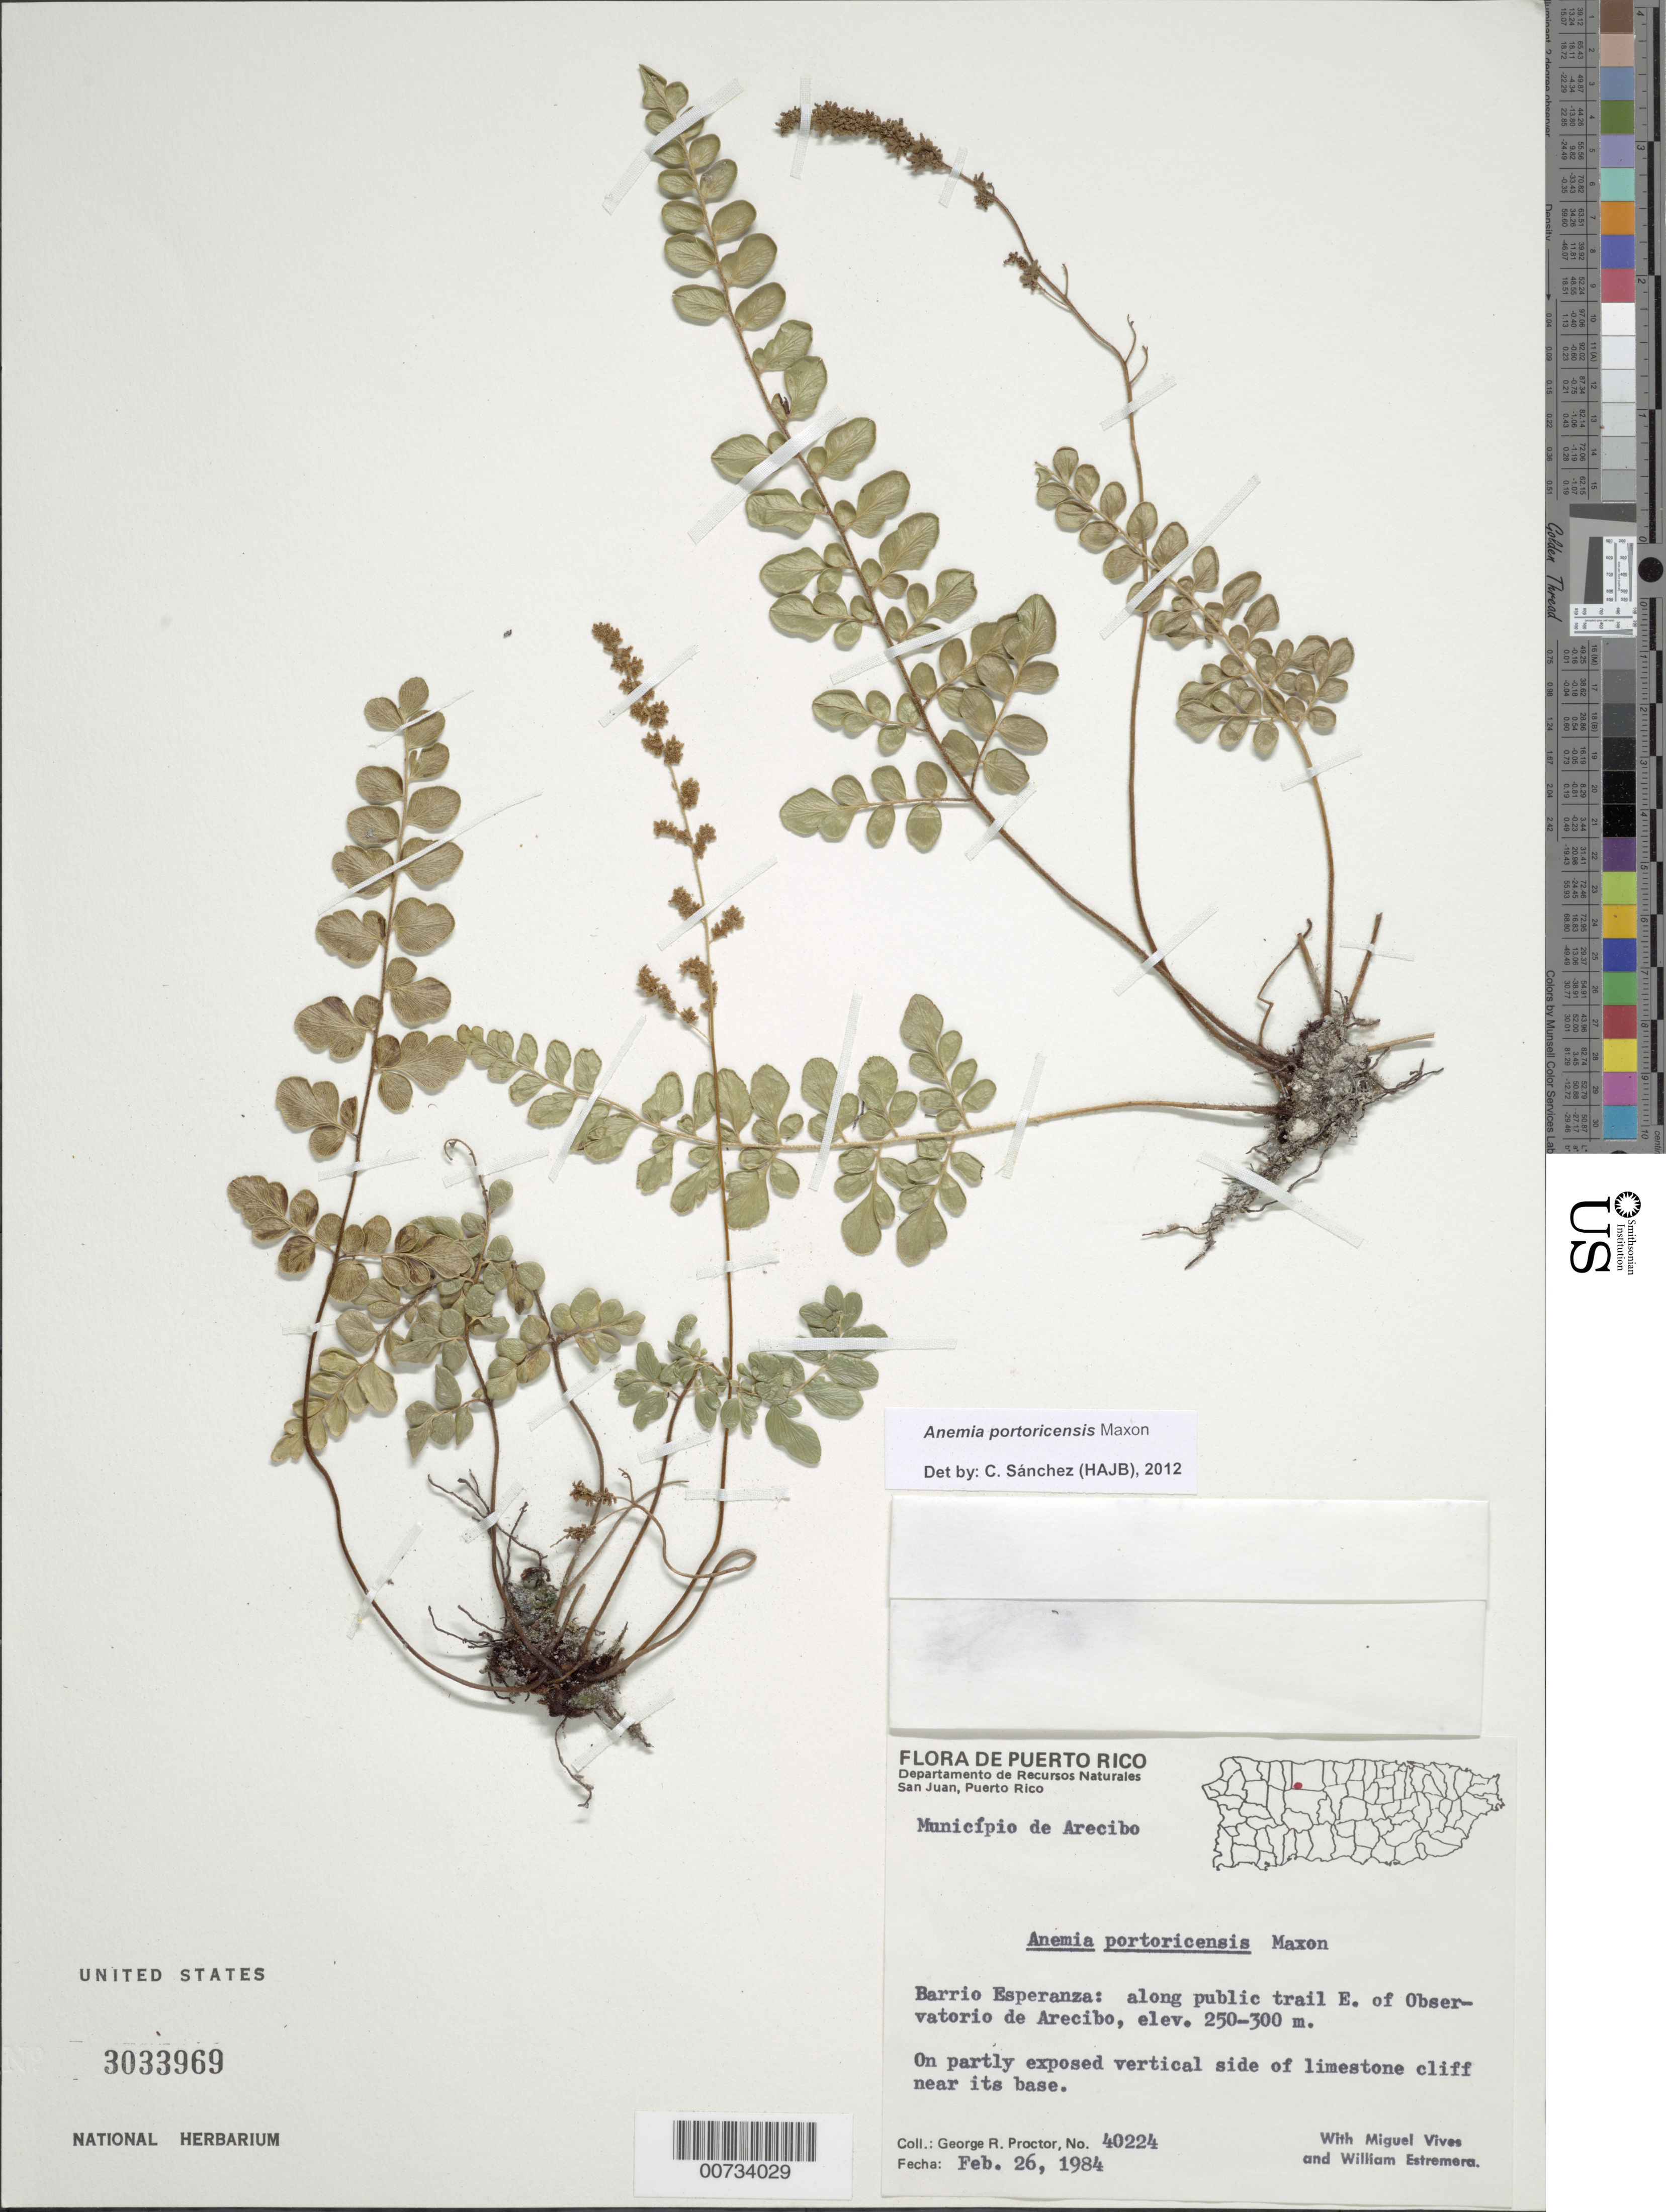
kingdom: Plantae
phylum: Tracheophyta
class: Polypodiopsida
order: Schizaeales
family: Anemiaceae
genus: Anemia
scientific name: Anemia portoricensis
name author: Maxon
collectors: G. R. Proctor, M. Vives & W. Estremera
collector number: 40224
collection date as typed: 26 Feb 1984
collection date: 1984-02-26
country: Puerto Rico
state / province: Arecibo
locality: Barrio Esperanza: Along public trail E of Observatorio de Arecibo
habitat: On partly exposed vertical side of limestone cliff near its base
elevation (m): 250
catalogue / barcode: US 3033969